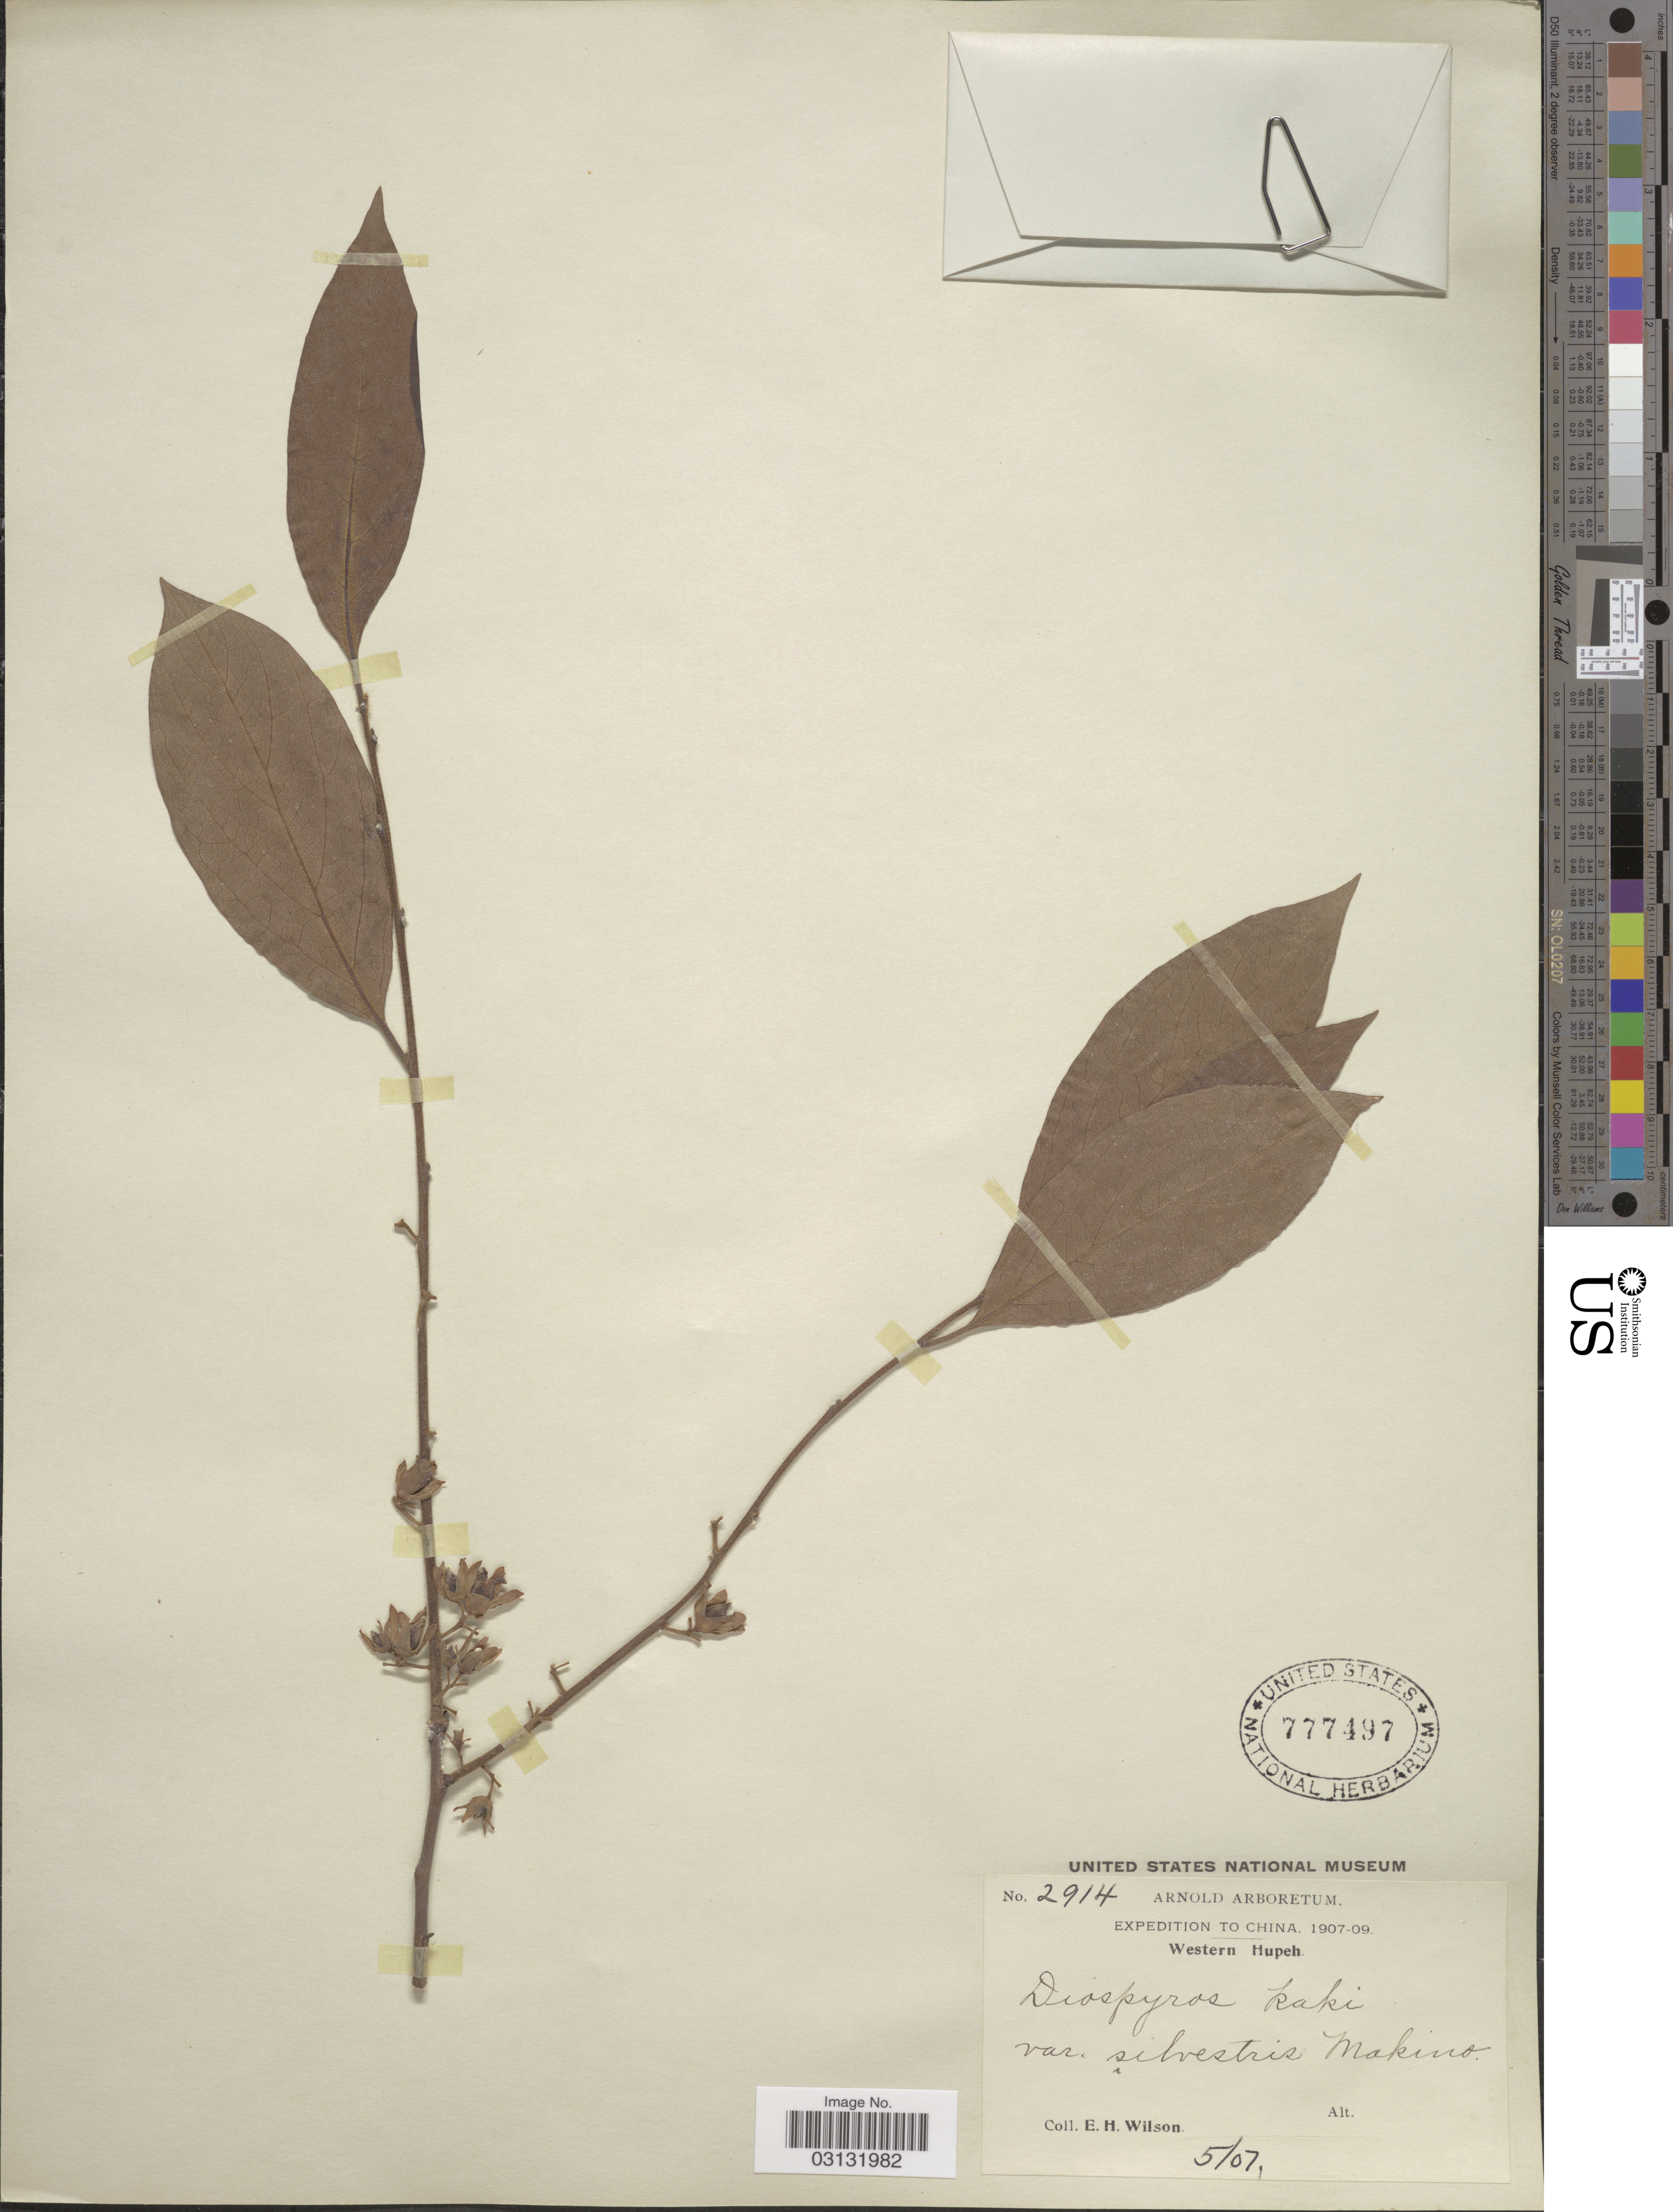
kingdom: Plantae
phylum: Tracheophyta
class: Magnoliopsida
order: Ericales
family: Ebenaceae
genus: Diospyros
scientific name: Diospyros kaki var. silvestris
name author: Makino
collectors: E. Wilson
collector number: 2914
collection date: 1907-05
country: China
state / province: Hubei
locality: Western Hupeh.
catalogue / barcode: US 777497